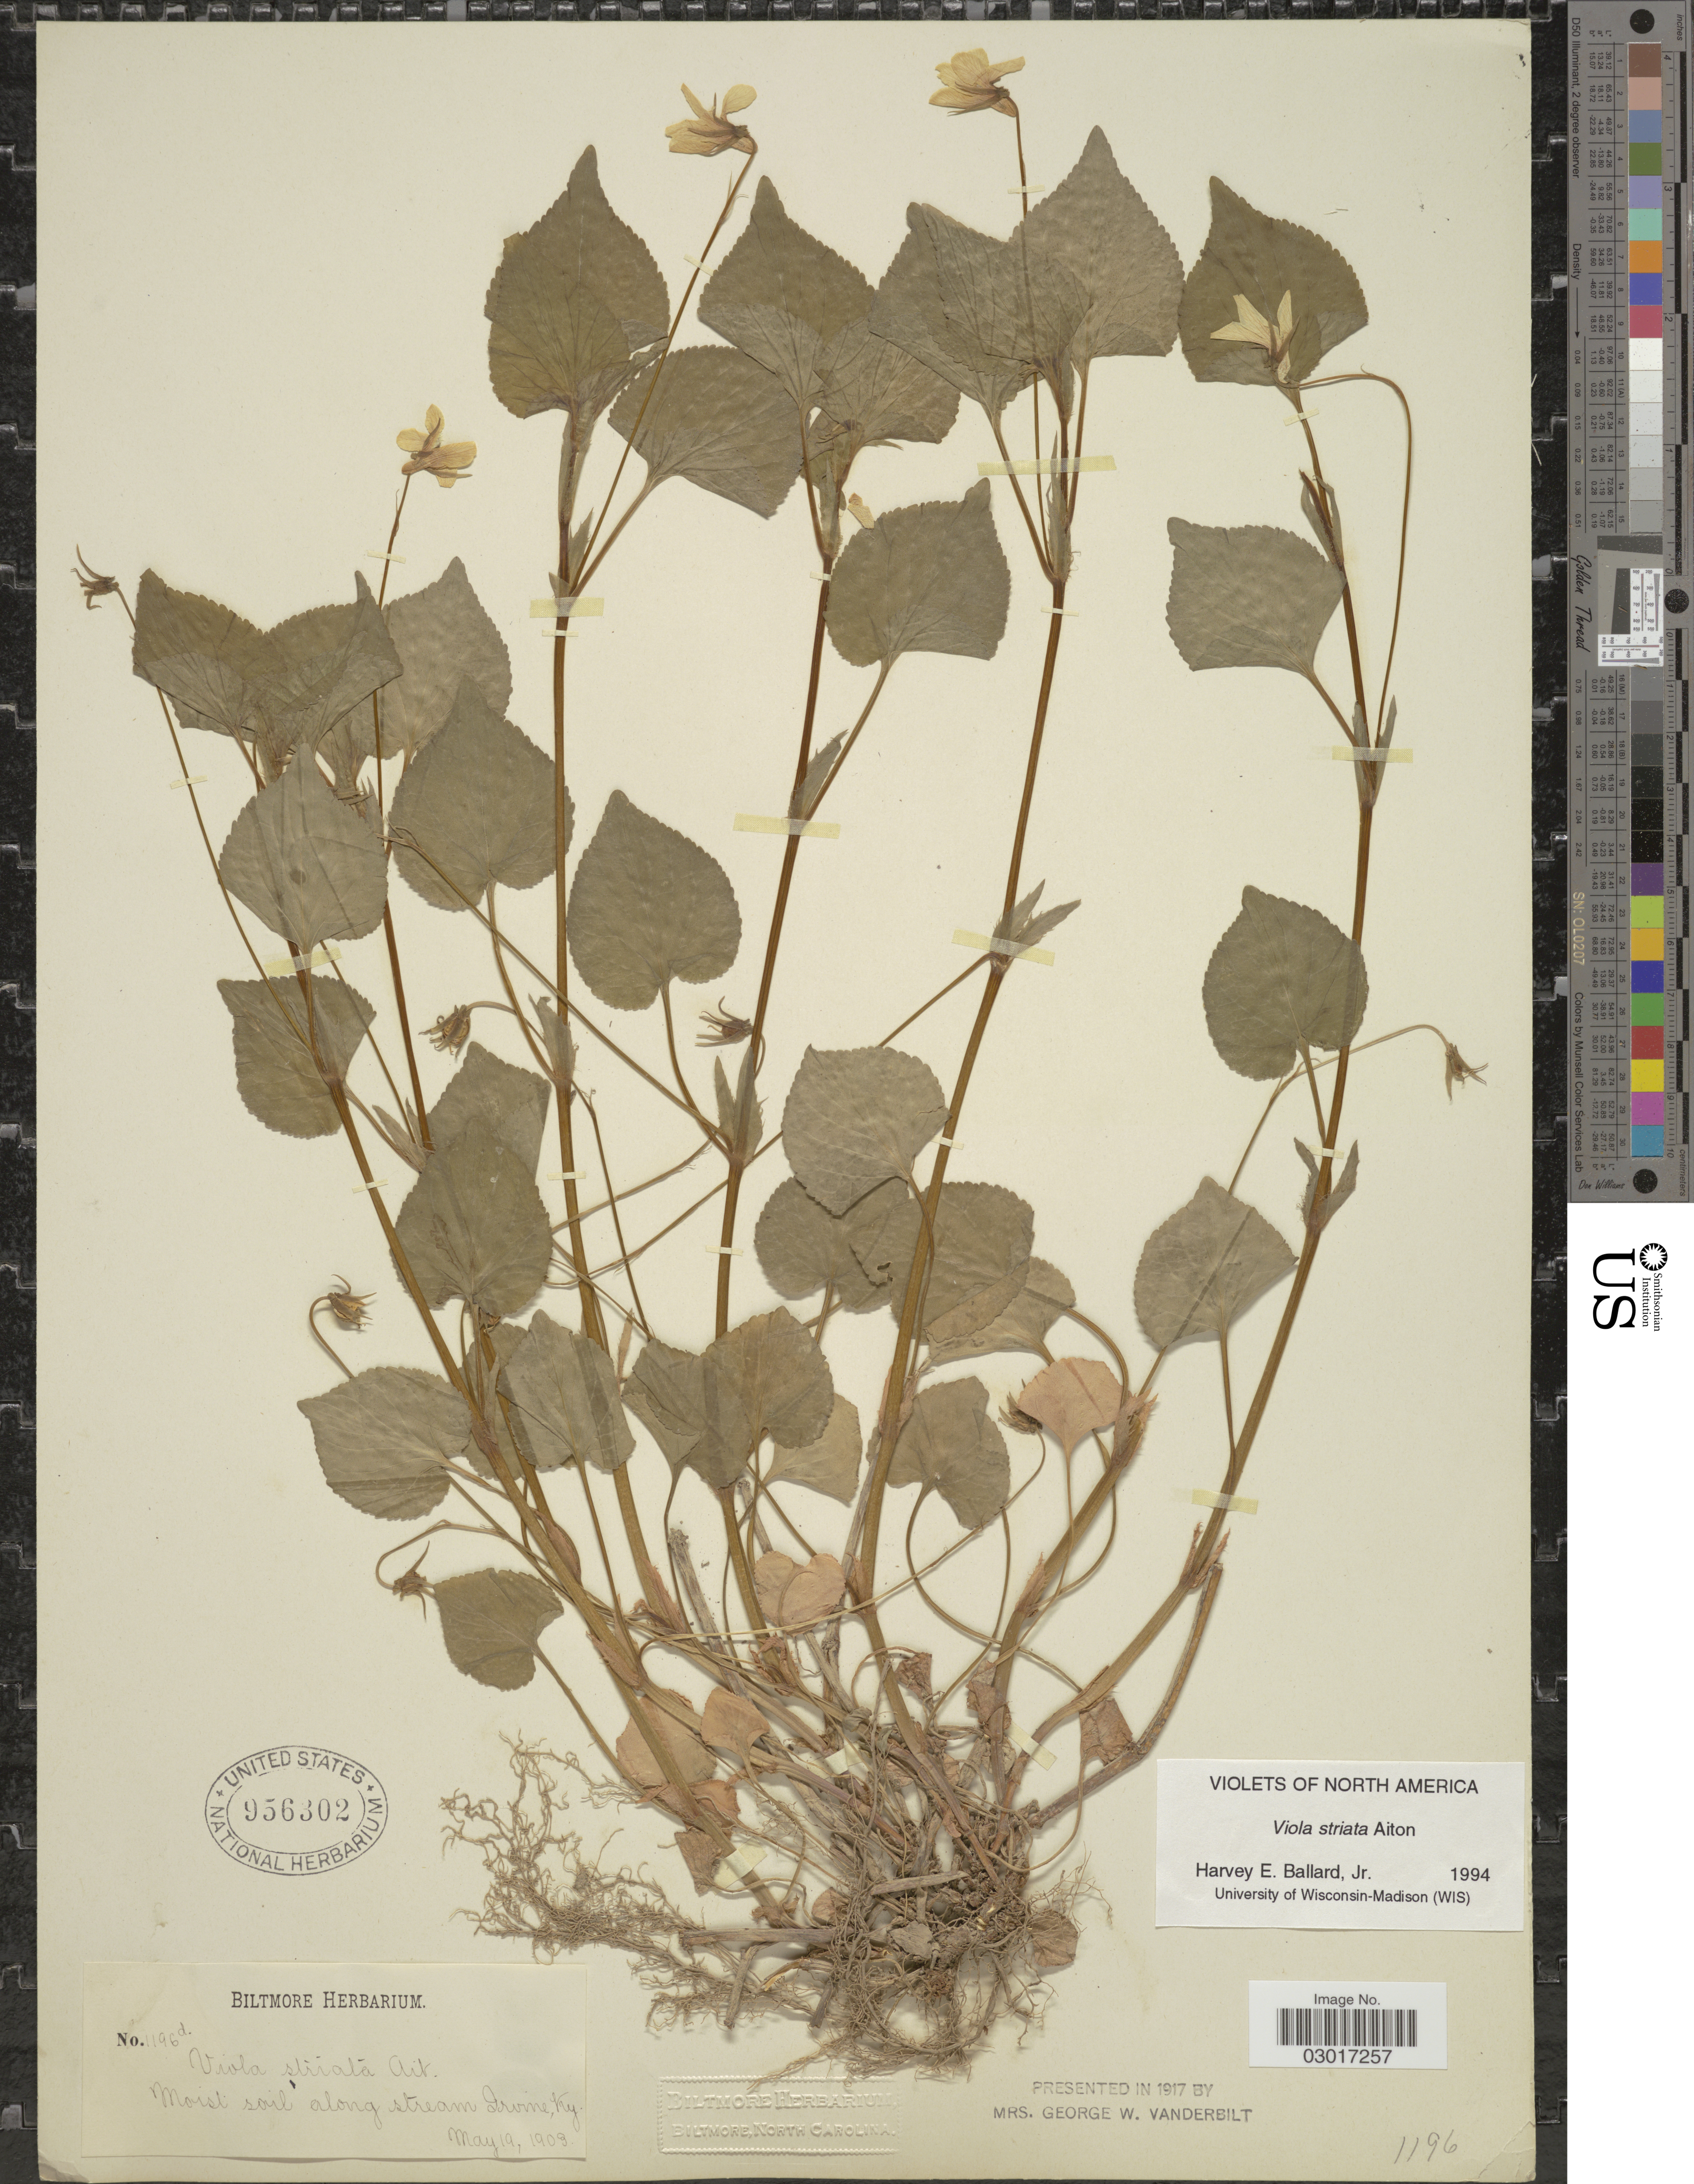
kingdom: Plantae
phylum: Tracheophyta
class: Magnoliopsida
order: Malpighiales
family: Violaceae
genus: Viola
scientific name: Viola striata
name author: Aiton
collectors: ex herb. Biltmore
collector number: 1196d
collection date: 1903-05-19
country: United States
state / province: Kentucky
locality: Moist soil along stream Irvine, Ky.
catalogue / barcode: US 956302